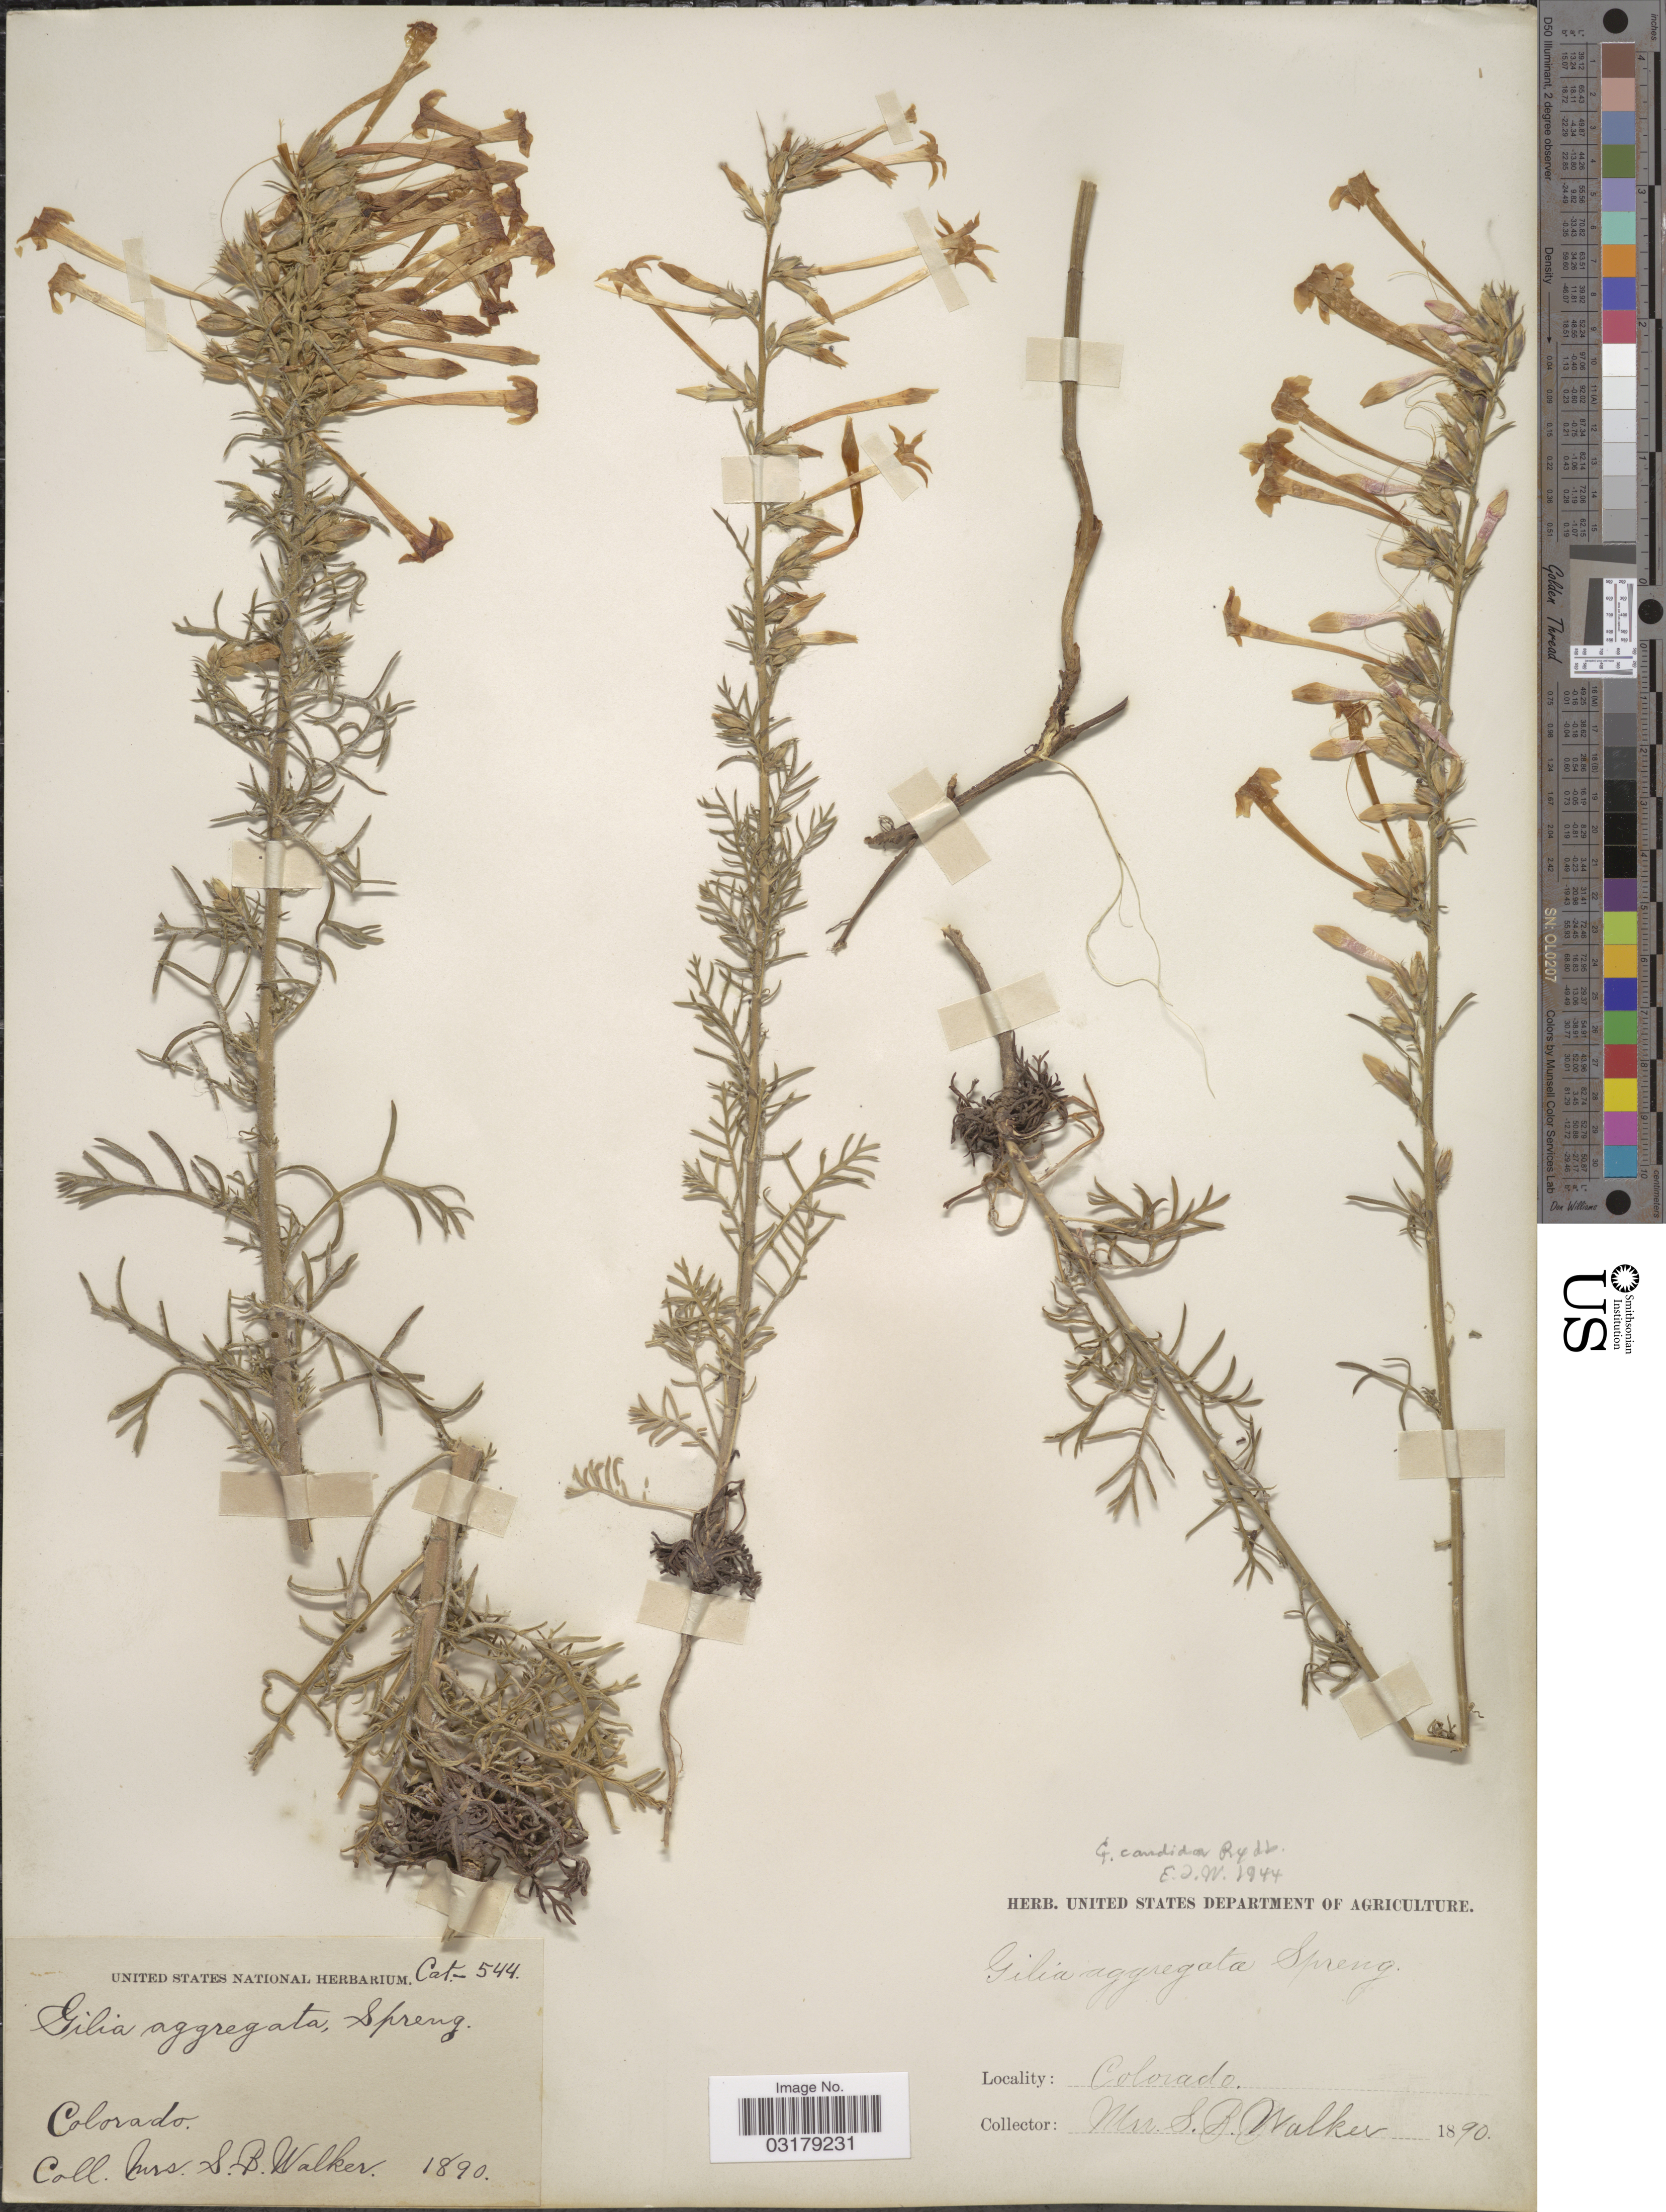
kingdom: Plantae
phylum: Tracheophyta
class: Magnoliopsida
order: Ericales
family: Polemoniaceae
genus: Ipomopsis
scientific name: Ipomopsis aggregata subsp. candida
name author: (Rydb.) V.E. Grant & A.D. Grant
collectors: S. Walker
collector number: Cat-544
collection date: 1890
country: United States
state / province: Colorado